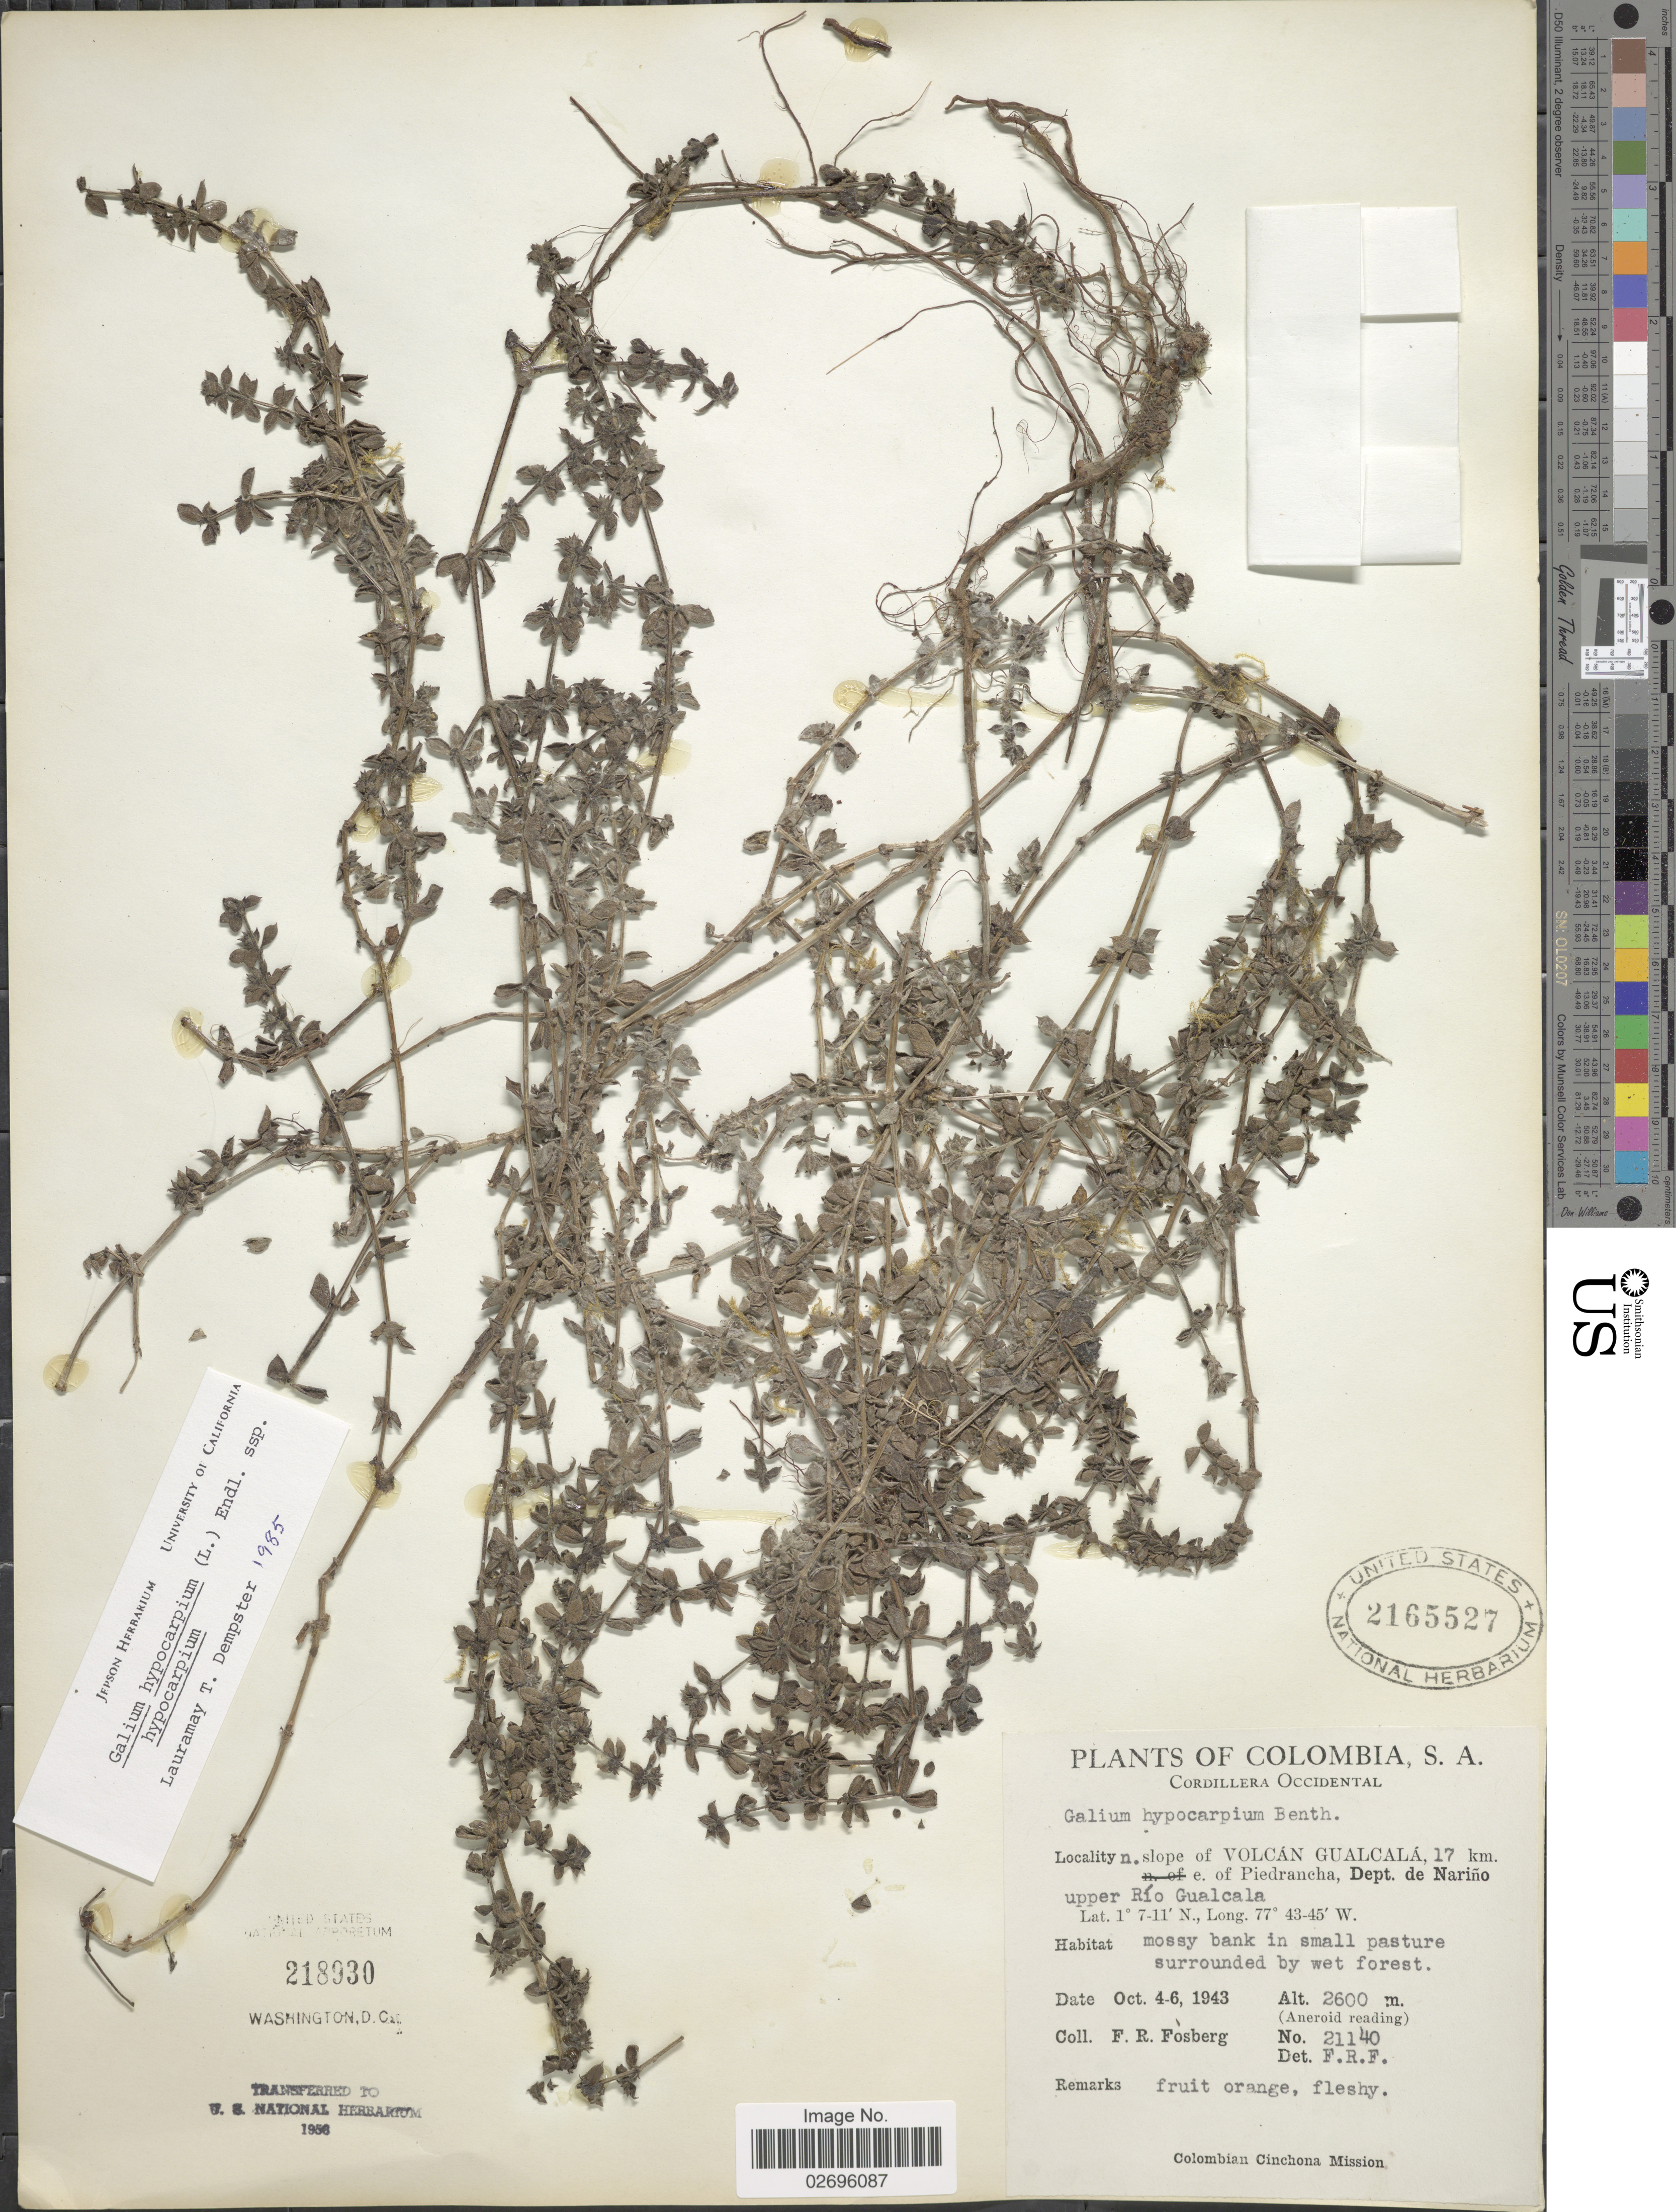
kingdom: Plantae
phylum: Tracheophyta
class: Magnoliopsida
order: Gentianales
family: Rubiaceae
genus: Galium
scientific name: Galium hypocarpium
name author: (L.) Endl. ex Griseb.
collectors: F. R. Fosberg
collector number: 21140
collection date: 1943-10-04/1943-10-06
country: Colombia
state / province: Nariño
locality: Cordillera Occidental. N. slope of Volcán Gualcalá, 17 km. e. of Piedrancha, Dept. de Nariño. Upper Río Gualcala.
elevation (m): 2600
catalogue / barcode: US 2165527